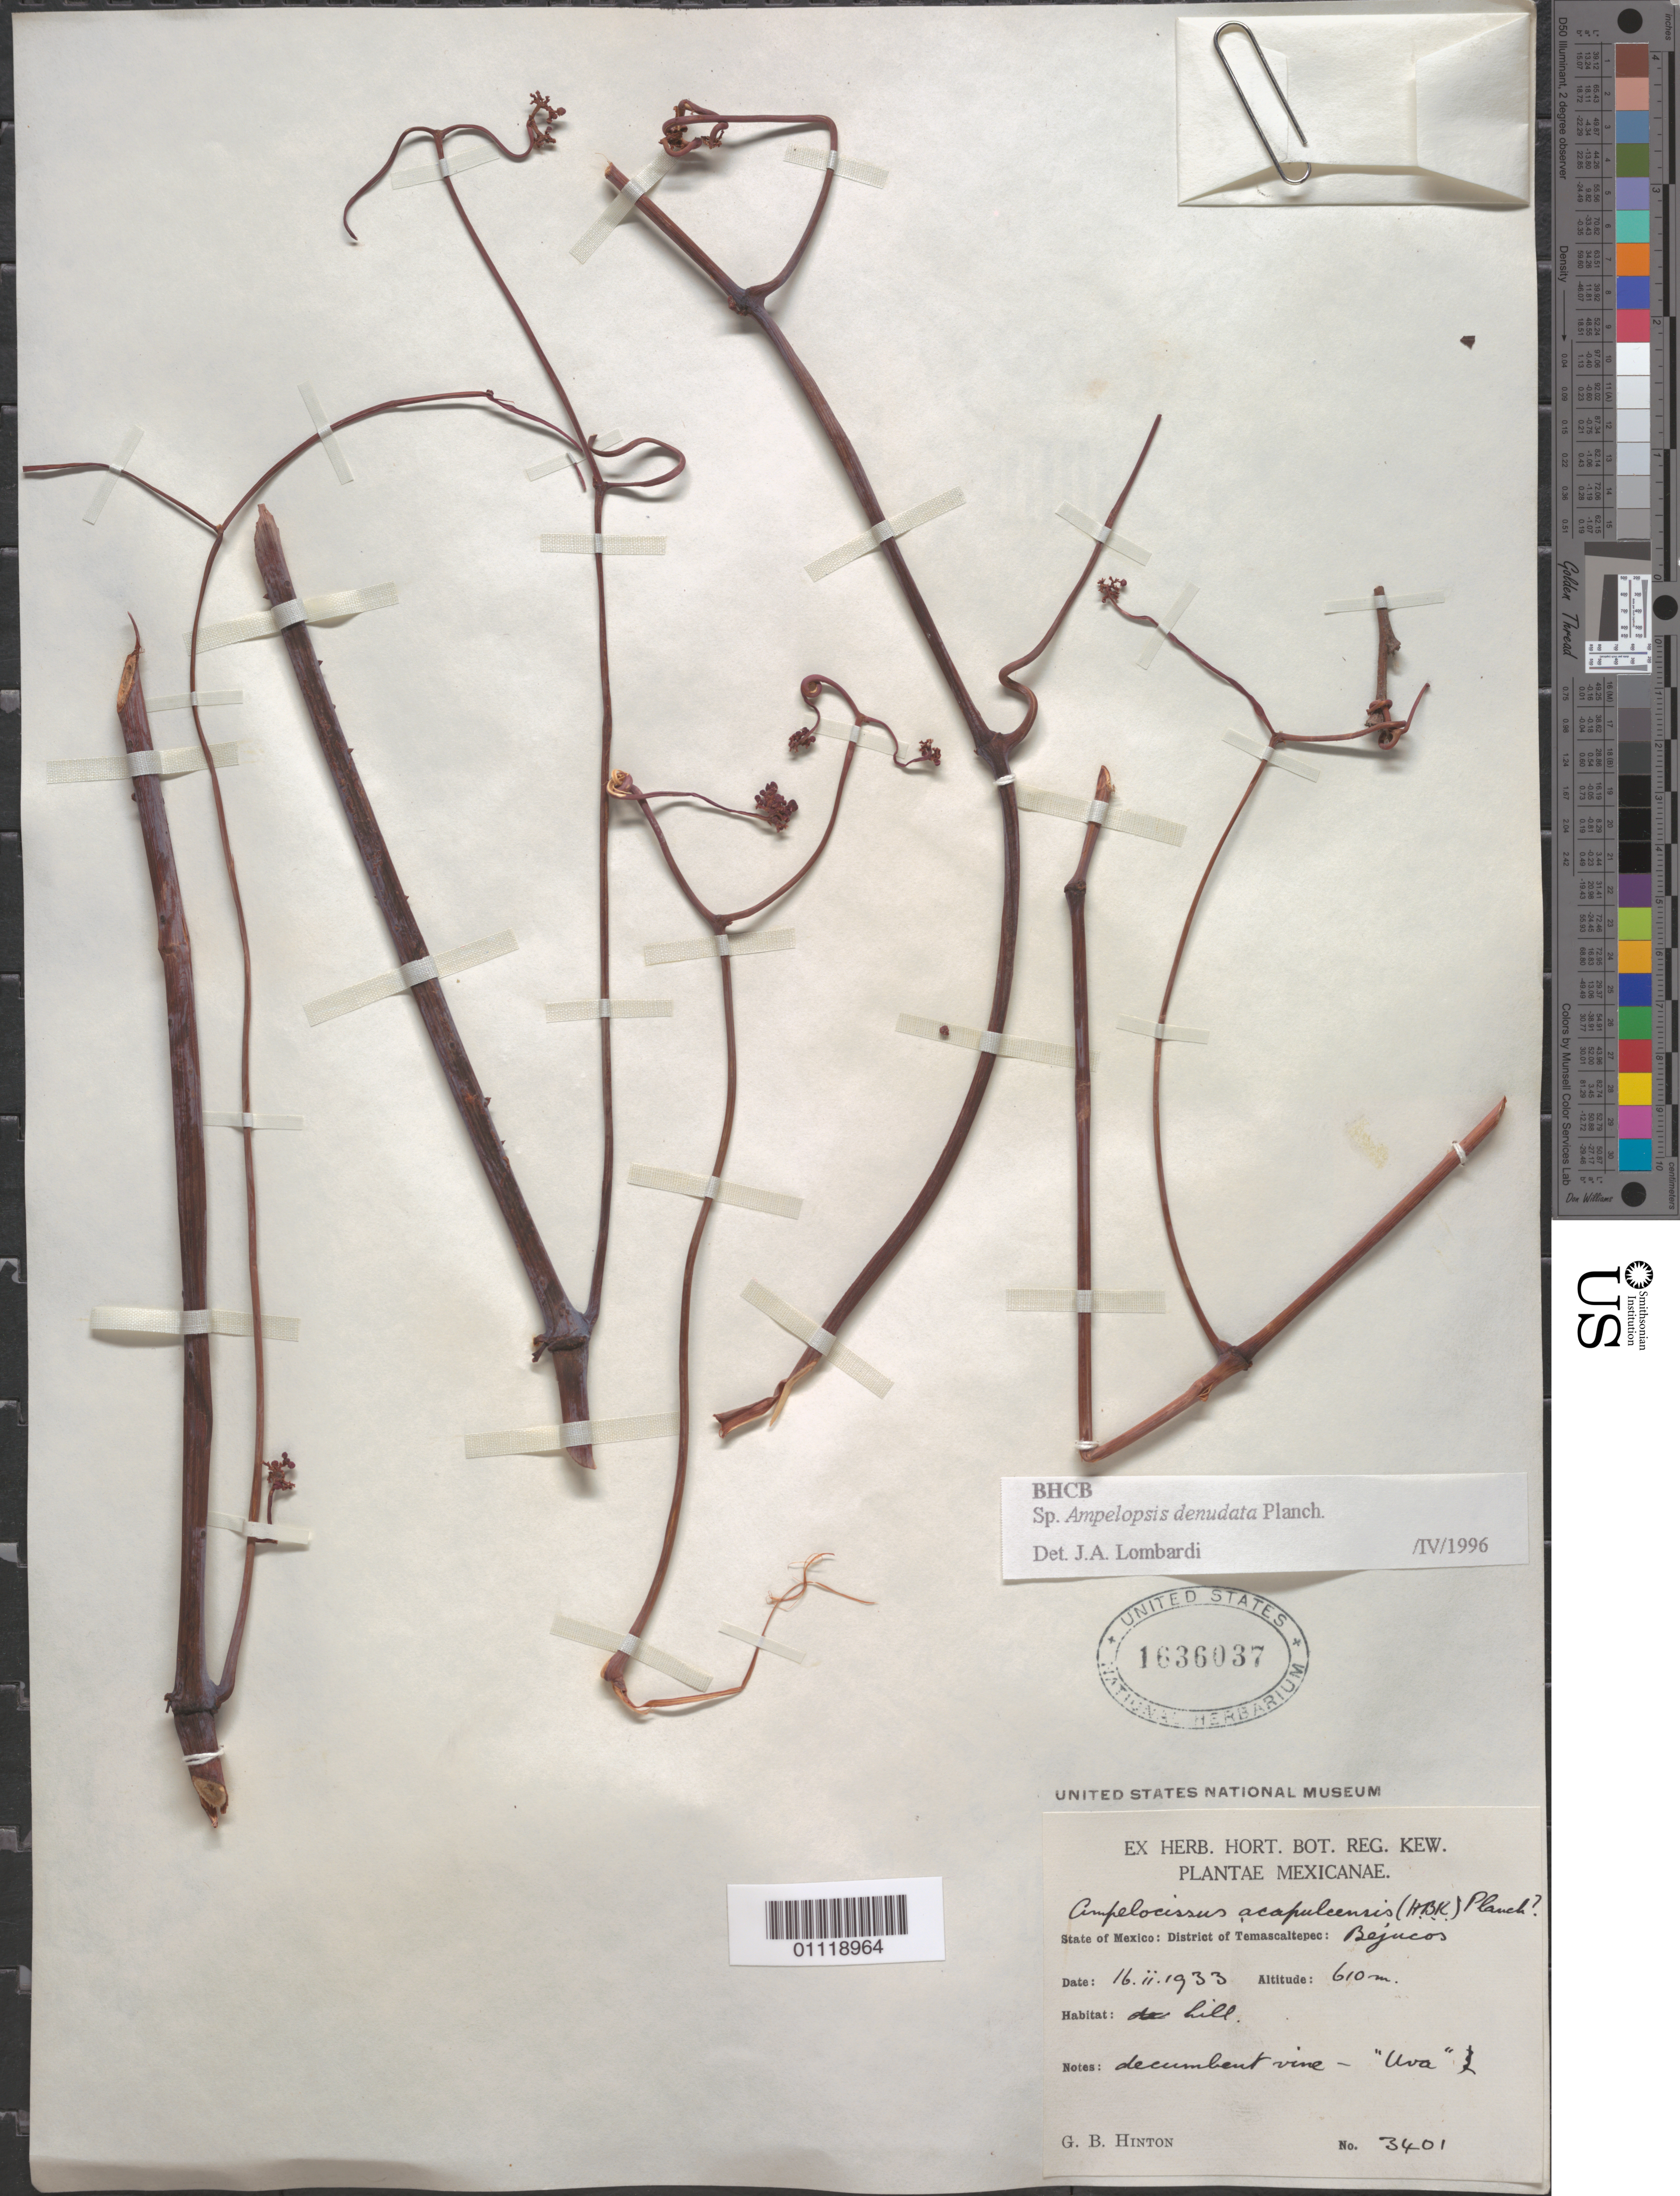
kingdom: Plantae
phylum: Tracheophyta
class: Magnoliopsida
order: Vitales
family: Vitaceae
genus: Ampelopsis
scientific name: Ampelopsis denudata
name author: Planch.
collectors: G. B. Hinton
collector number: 3401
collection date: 1933-02-16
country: Mexico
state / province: México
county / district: Temascaltepec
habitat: On hill, vine.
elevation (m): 610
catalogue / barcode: US 1636037